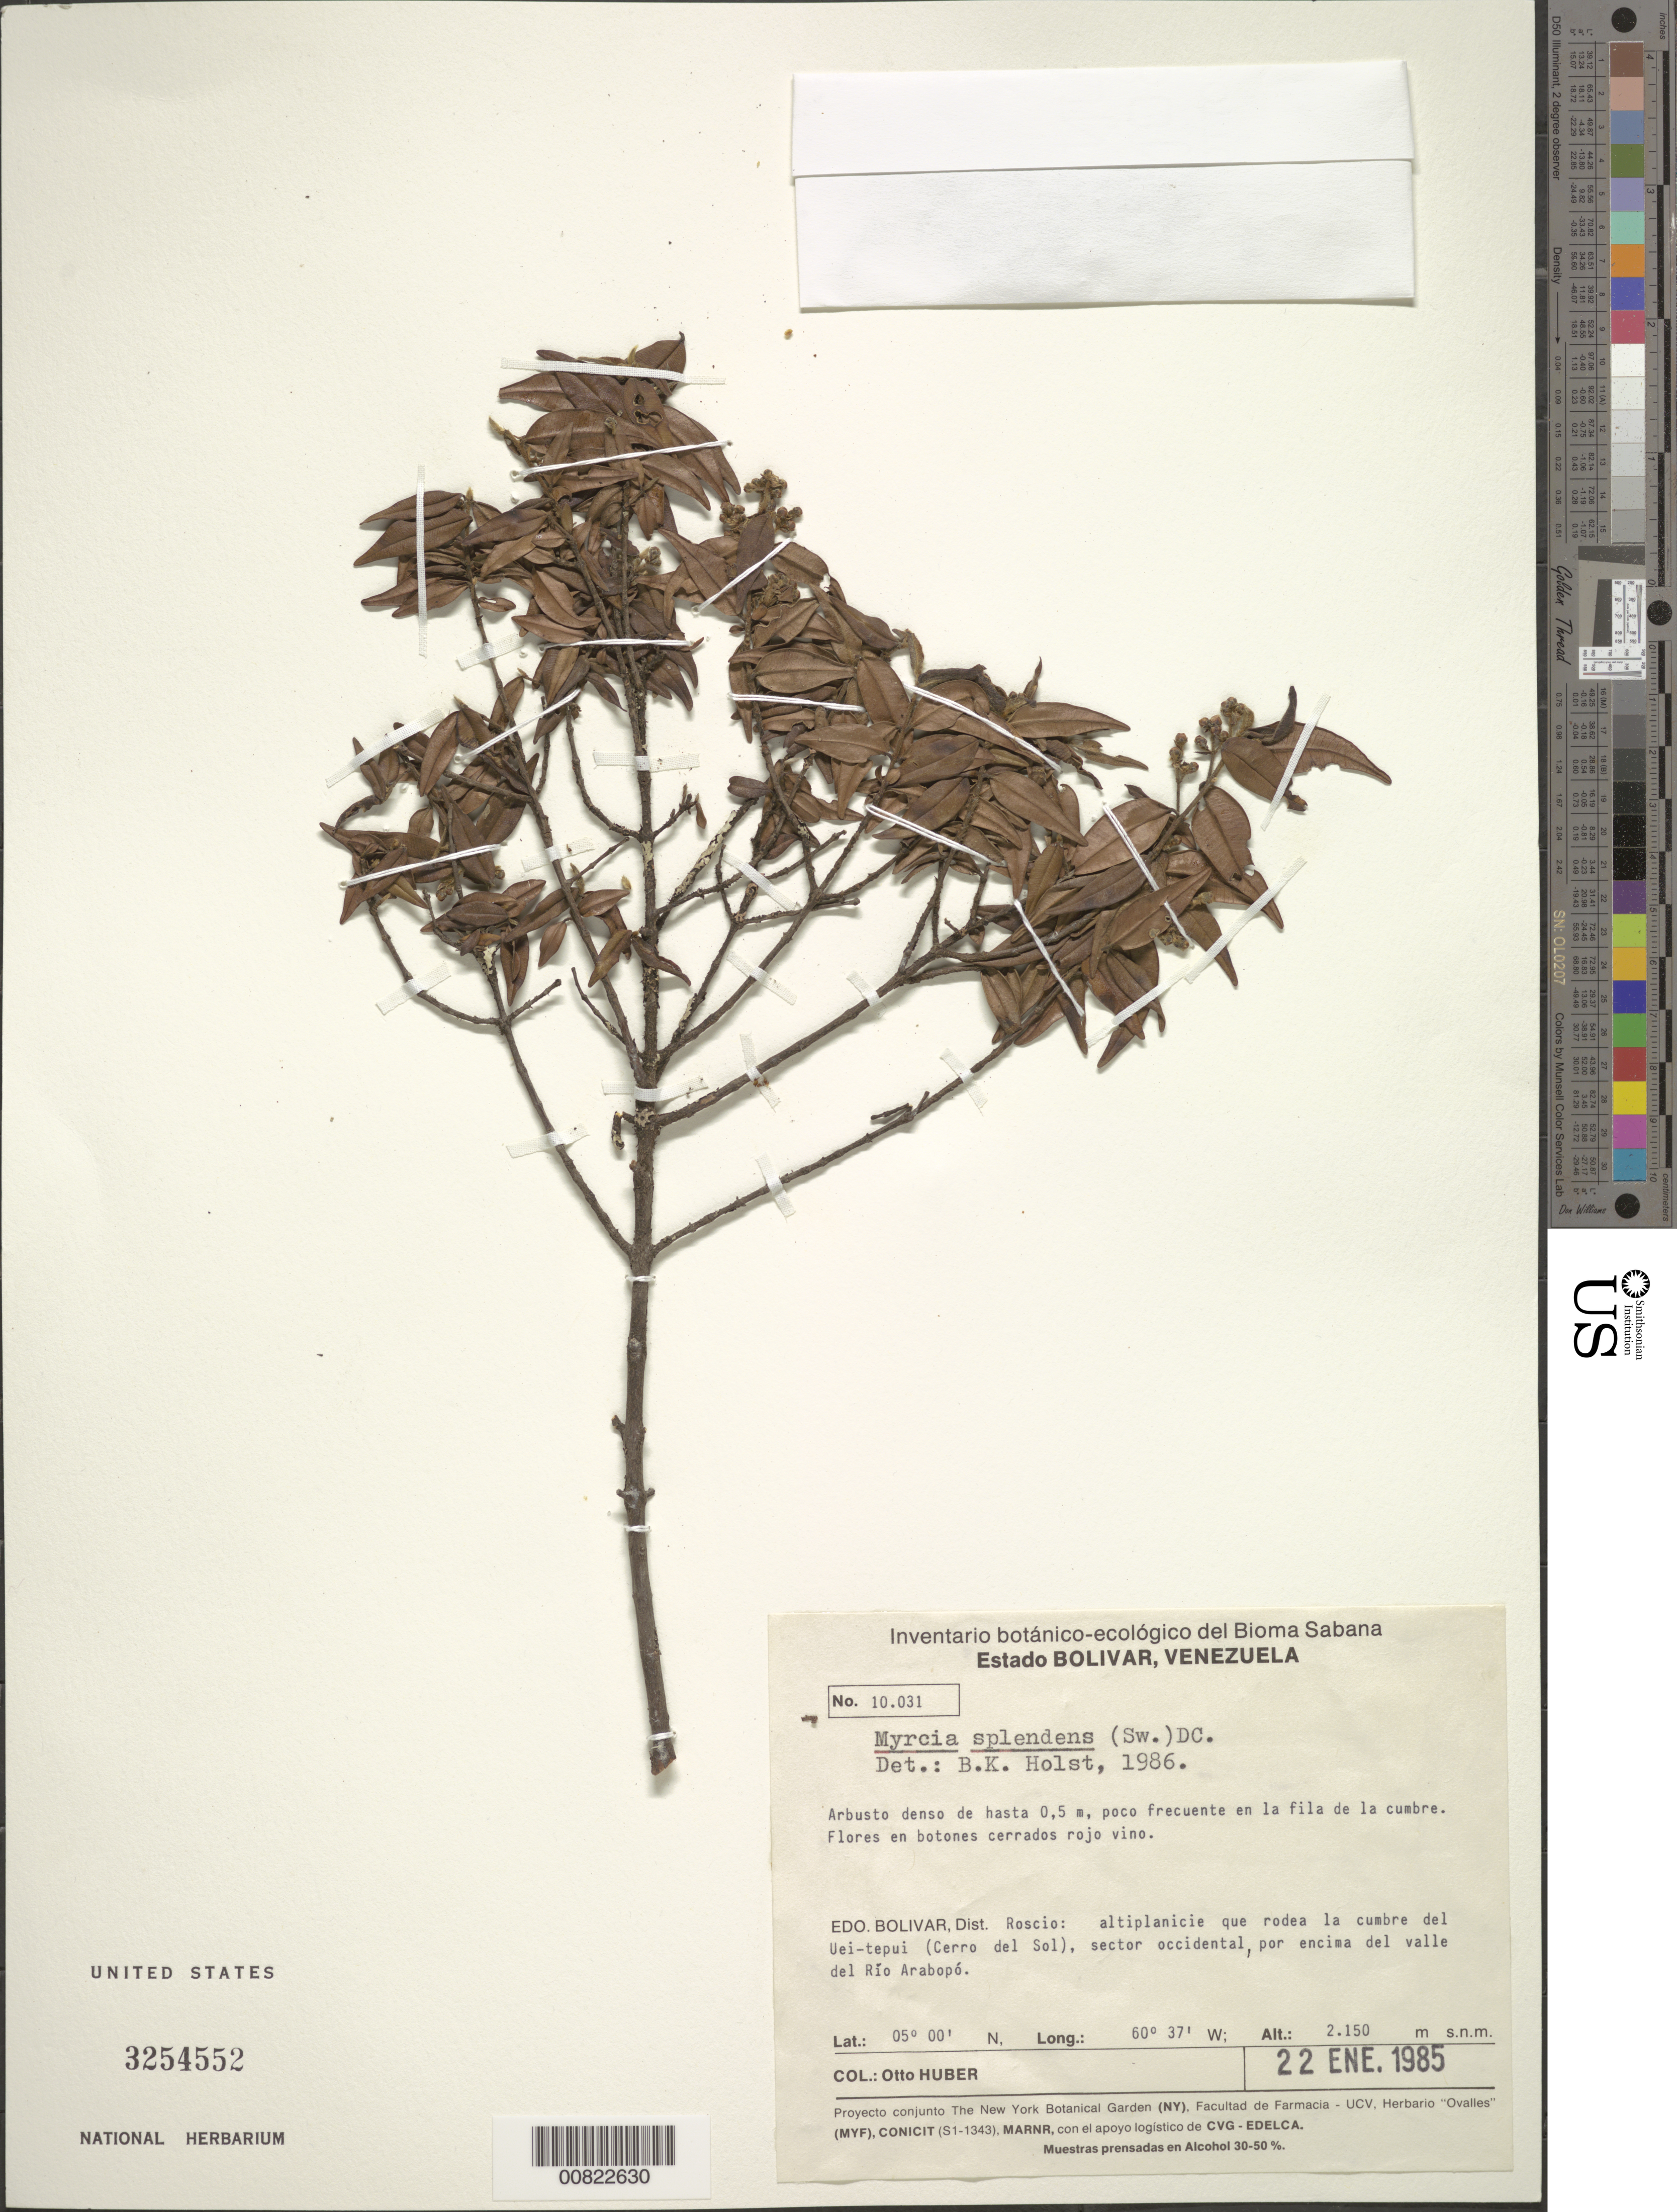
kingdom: Plantae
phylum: Tracheophyta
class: Magnoliopsida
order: Myrtales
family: Myrtaceae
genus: Myrcia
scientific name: Myrcia splendens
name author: (Sw.) DC.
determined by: Holst, Bruce K.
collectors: O. Huber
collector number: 10031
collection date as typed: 22-Jan-85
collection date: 1985-01-22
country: Venezuela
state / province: Bolívar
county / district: Roscio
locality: Uei-tepuí (Cerro del Sol), valle del Río Arabapó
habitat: Altiplanicie que rodea la cumbre del tepui; en la fila de la cumbre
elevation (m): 2150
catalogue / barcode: US 3254552